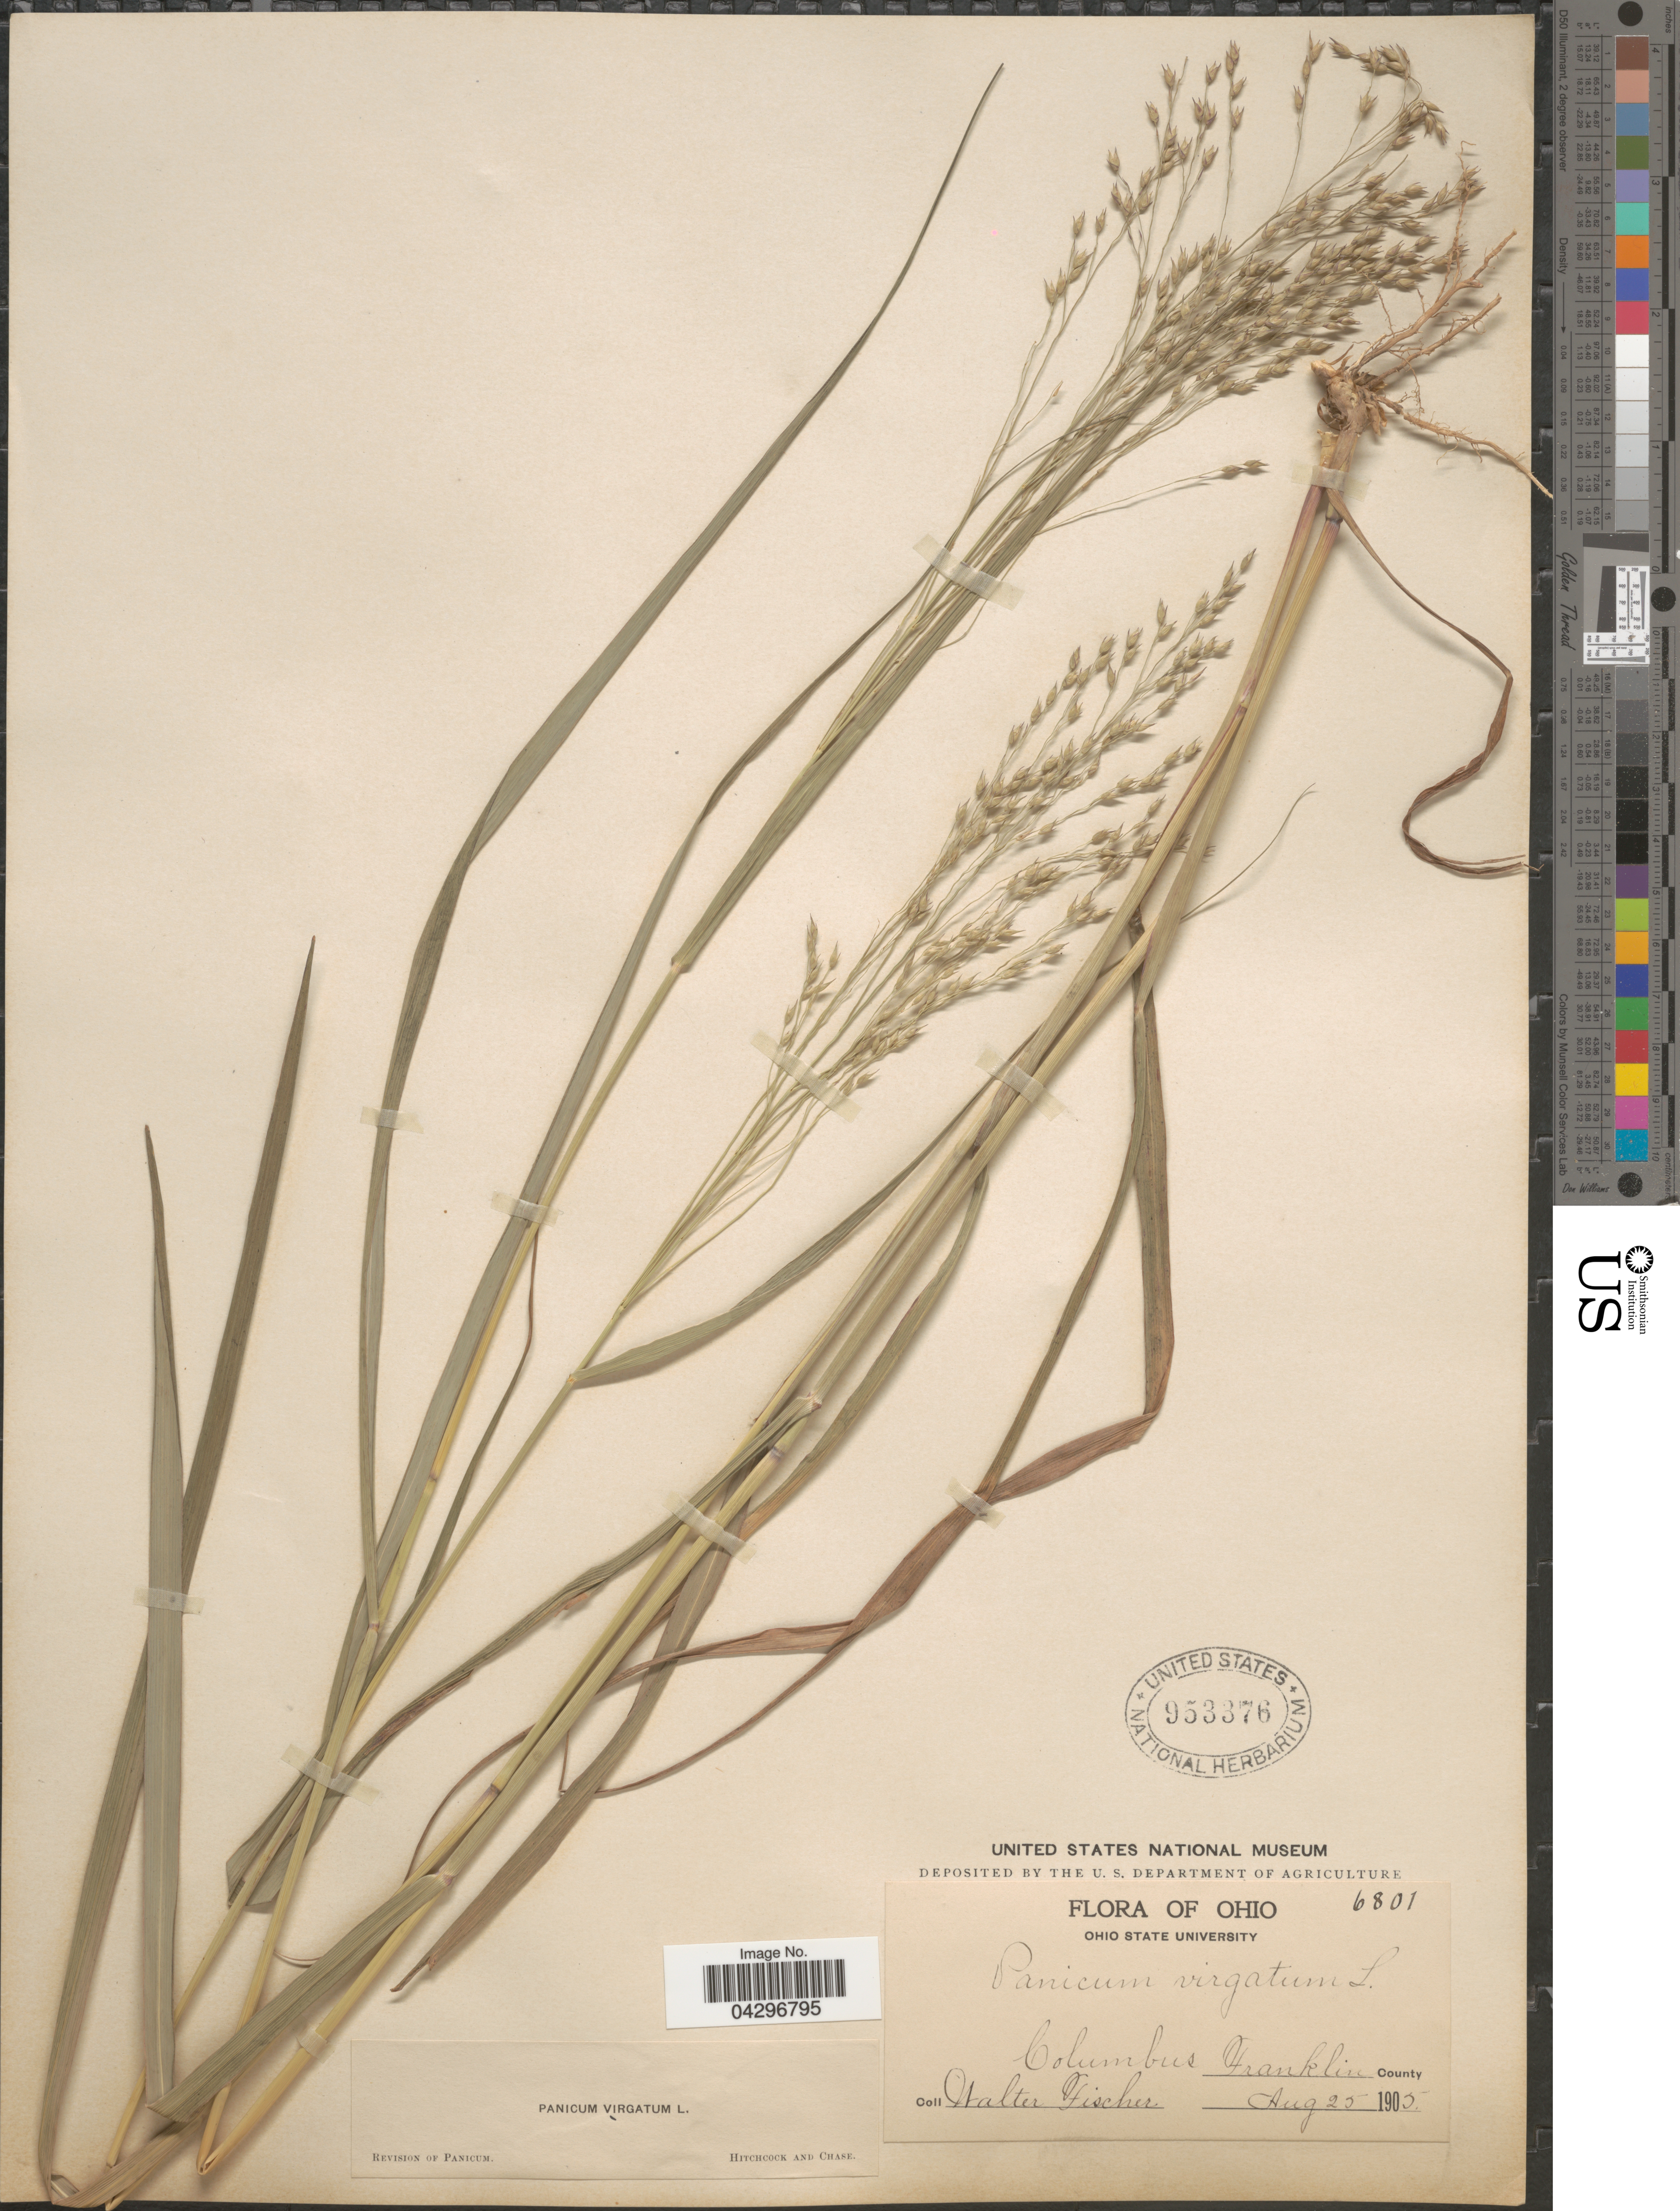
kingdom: Plantae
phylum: Tracheophyta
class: Liliopsida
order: Poales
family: Poaceae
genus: Panicum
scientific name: Panicum virgatum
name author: L.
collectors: W. Fischer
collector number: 6801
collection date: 1905-08-25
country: United States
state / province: Ohio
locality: Columbus. Franklin County.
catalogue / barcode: US 953376